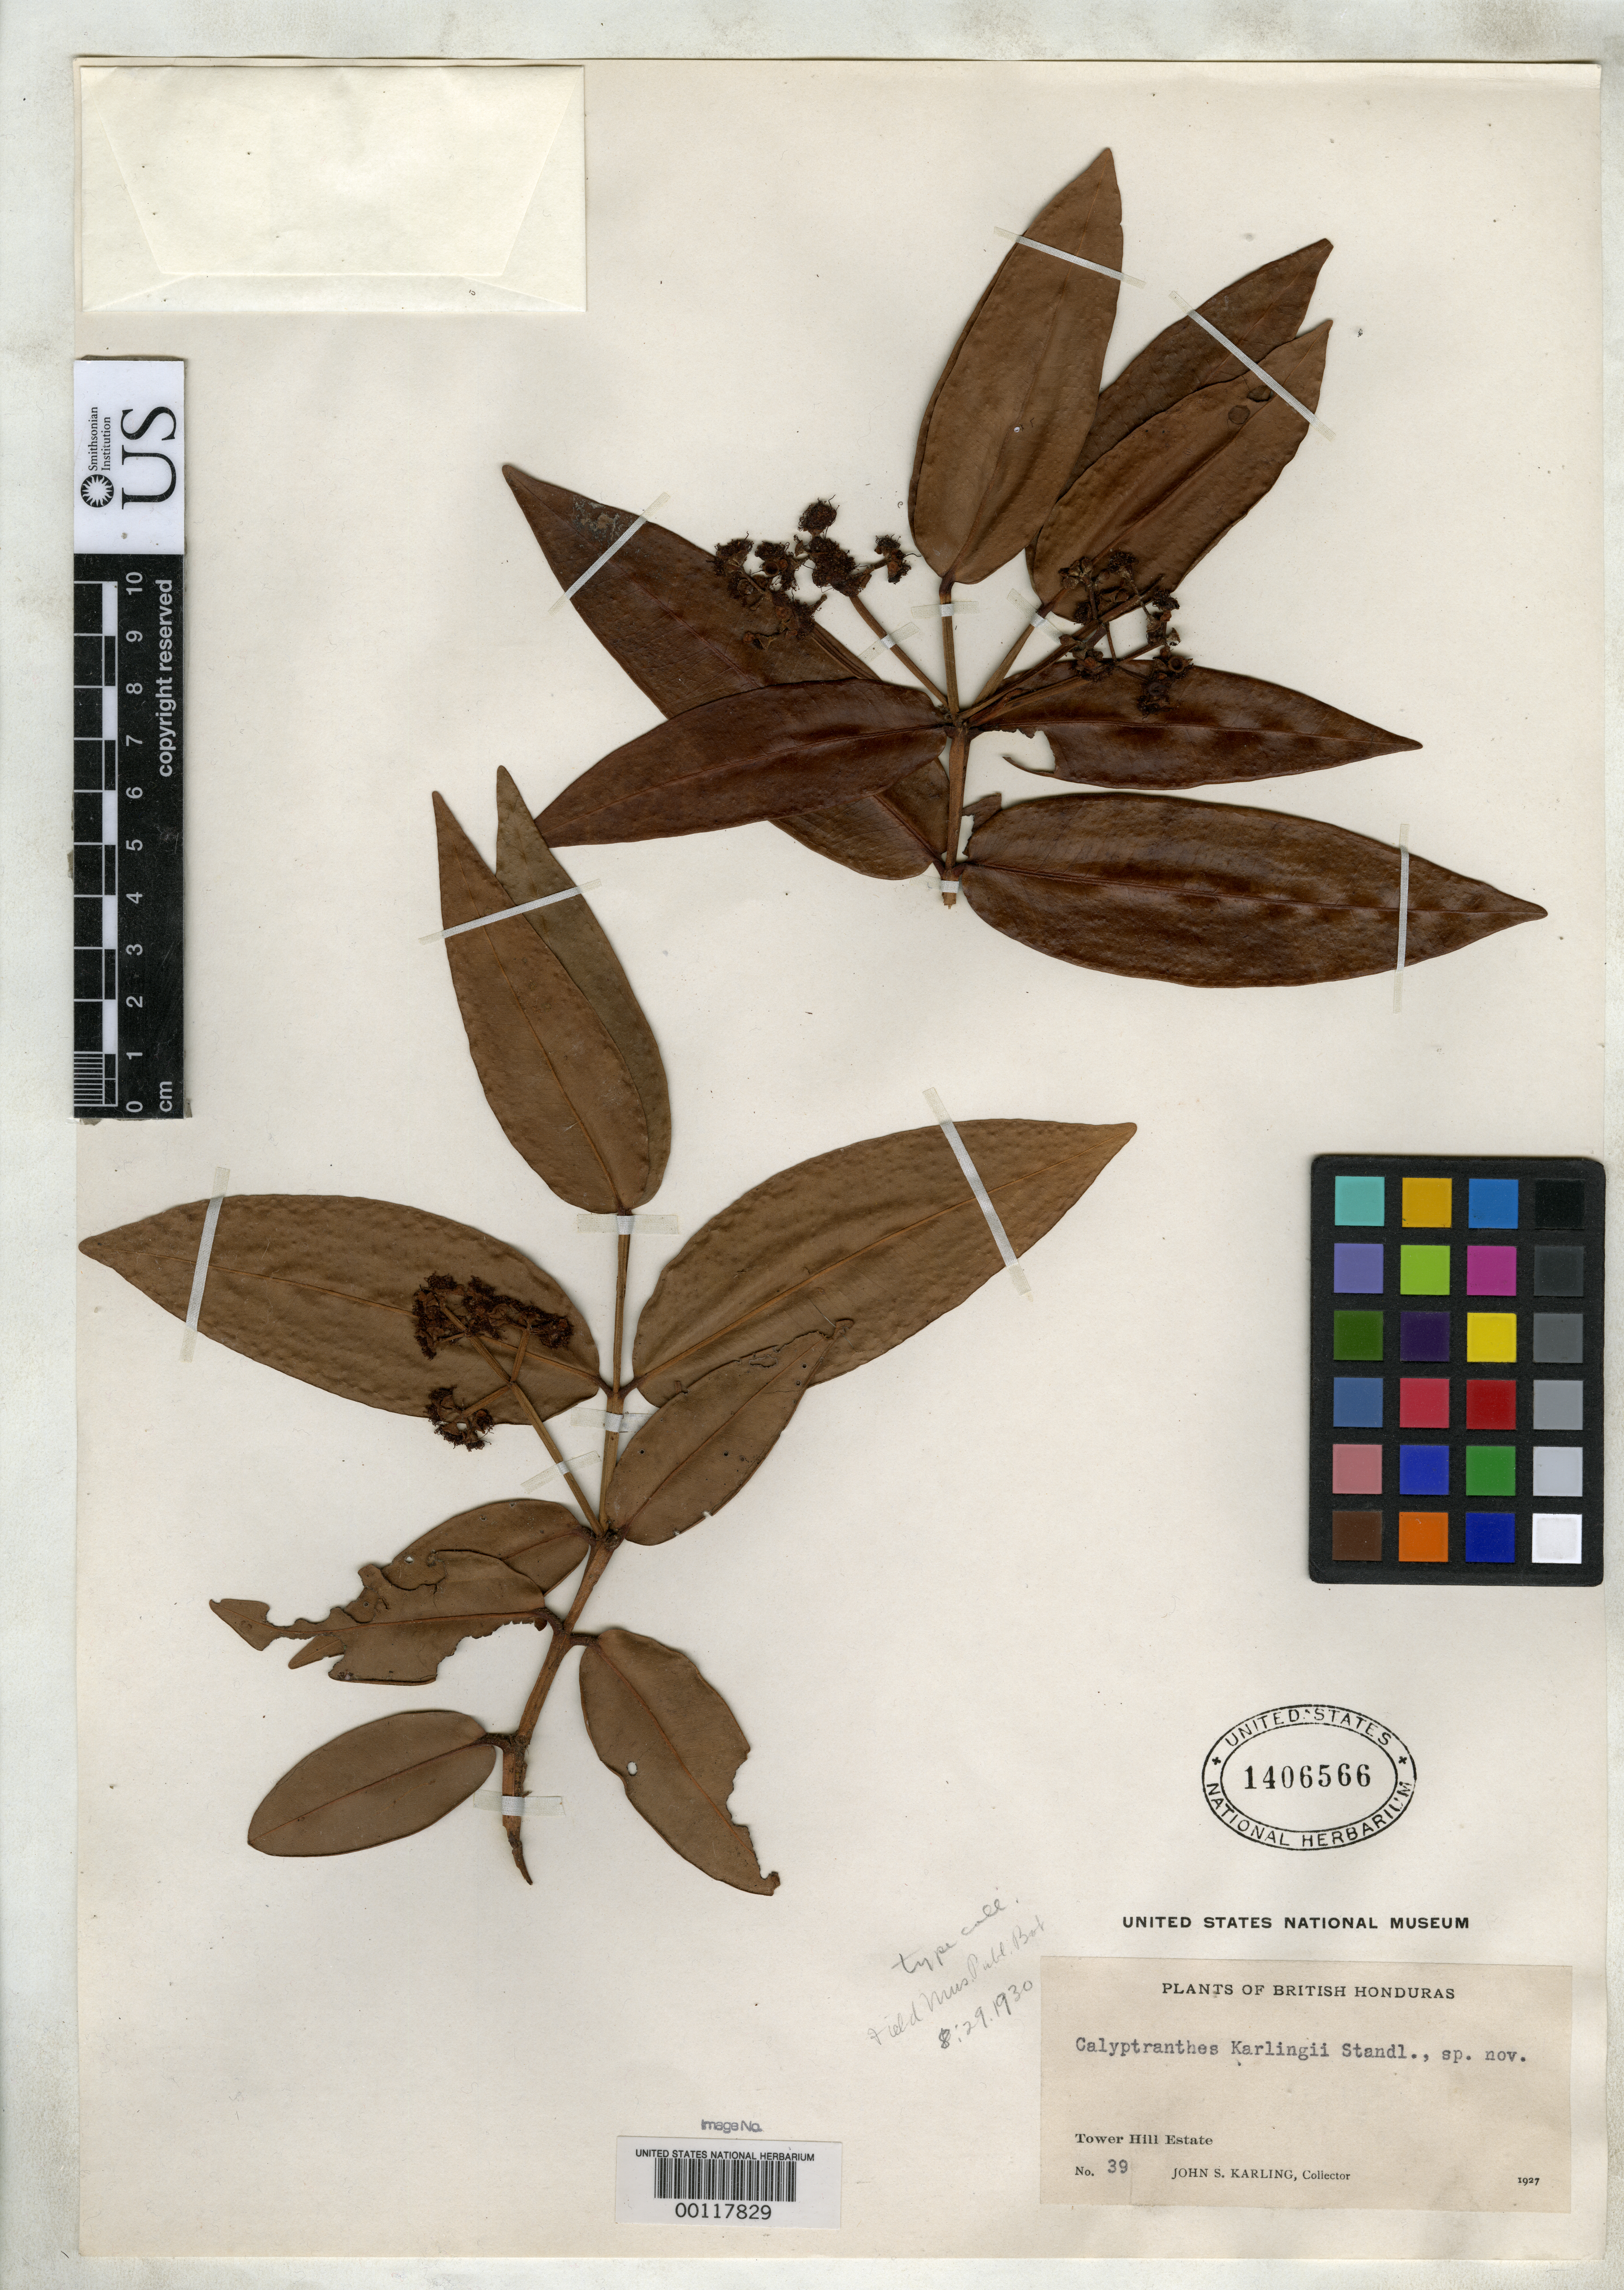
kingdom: Plantae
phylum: Tracheophyta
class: Magnoliopsida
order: Myrtales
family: Myrtaceae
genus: Calyptranthes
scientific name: Calyptranthes karlingii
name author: Standl.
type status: Isotype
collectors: J. Karling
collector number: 39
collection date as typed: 1927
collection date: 1927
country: Belize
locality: Tower Hill Estate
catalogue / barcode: US 1406566